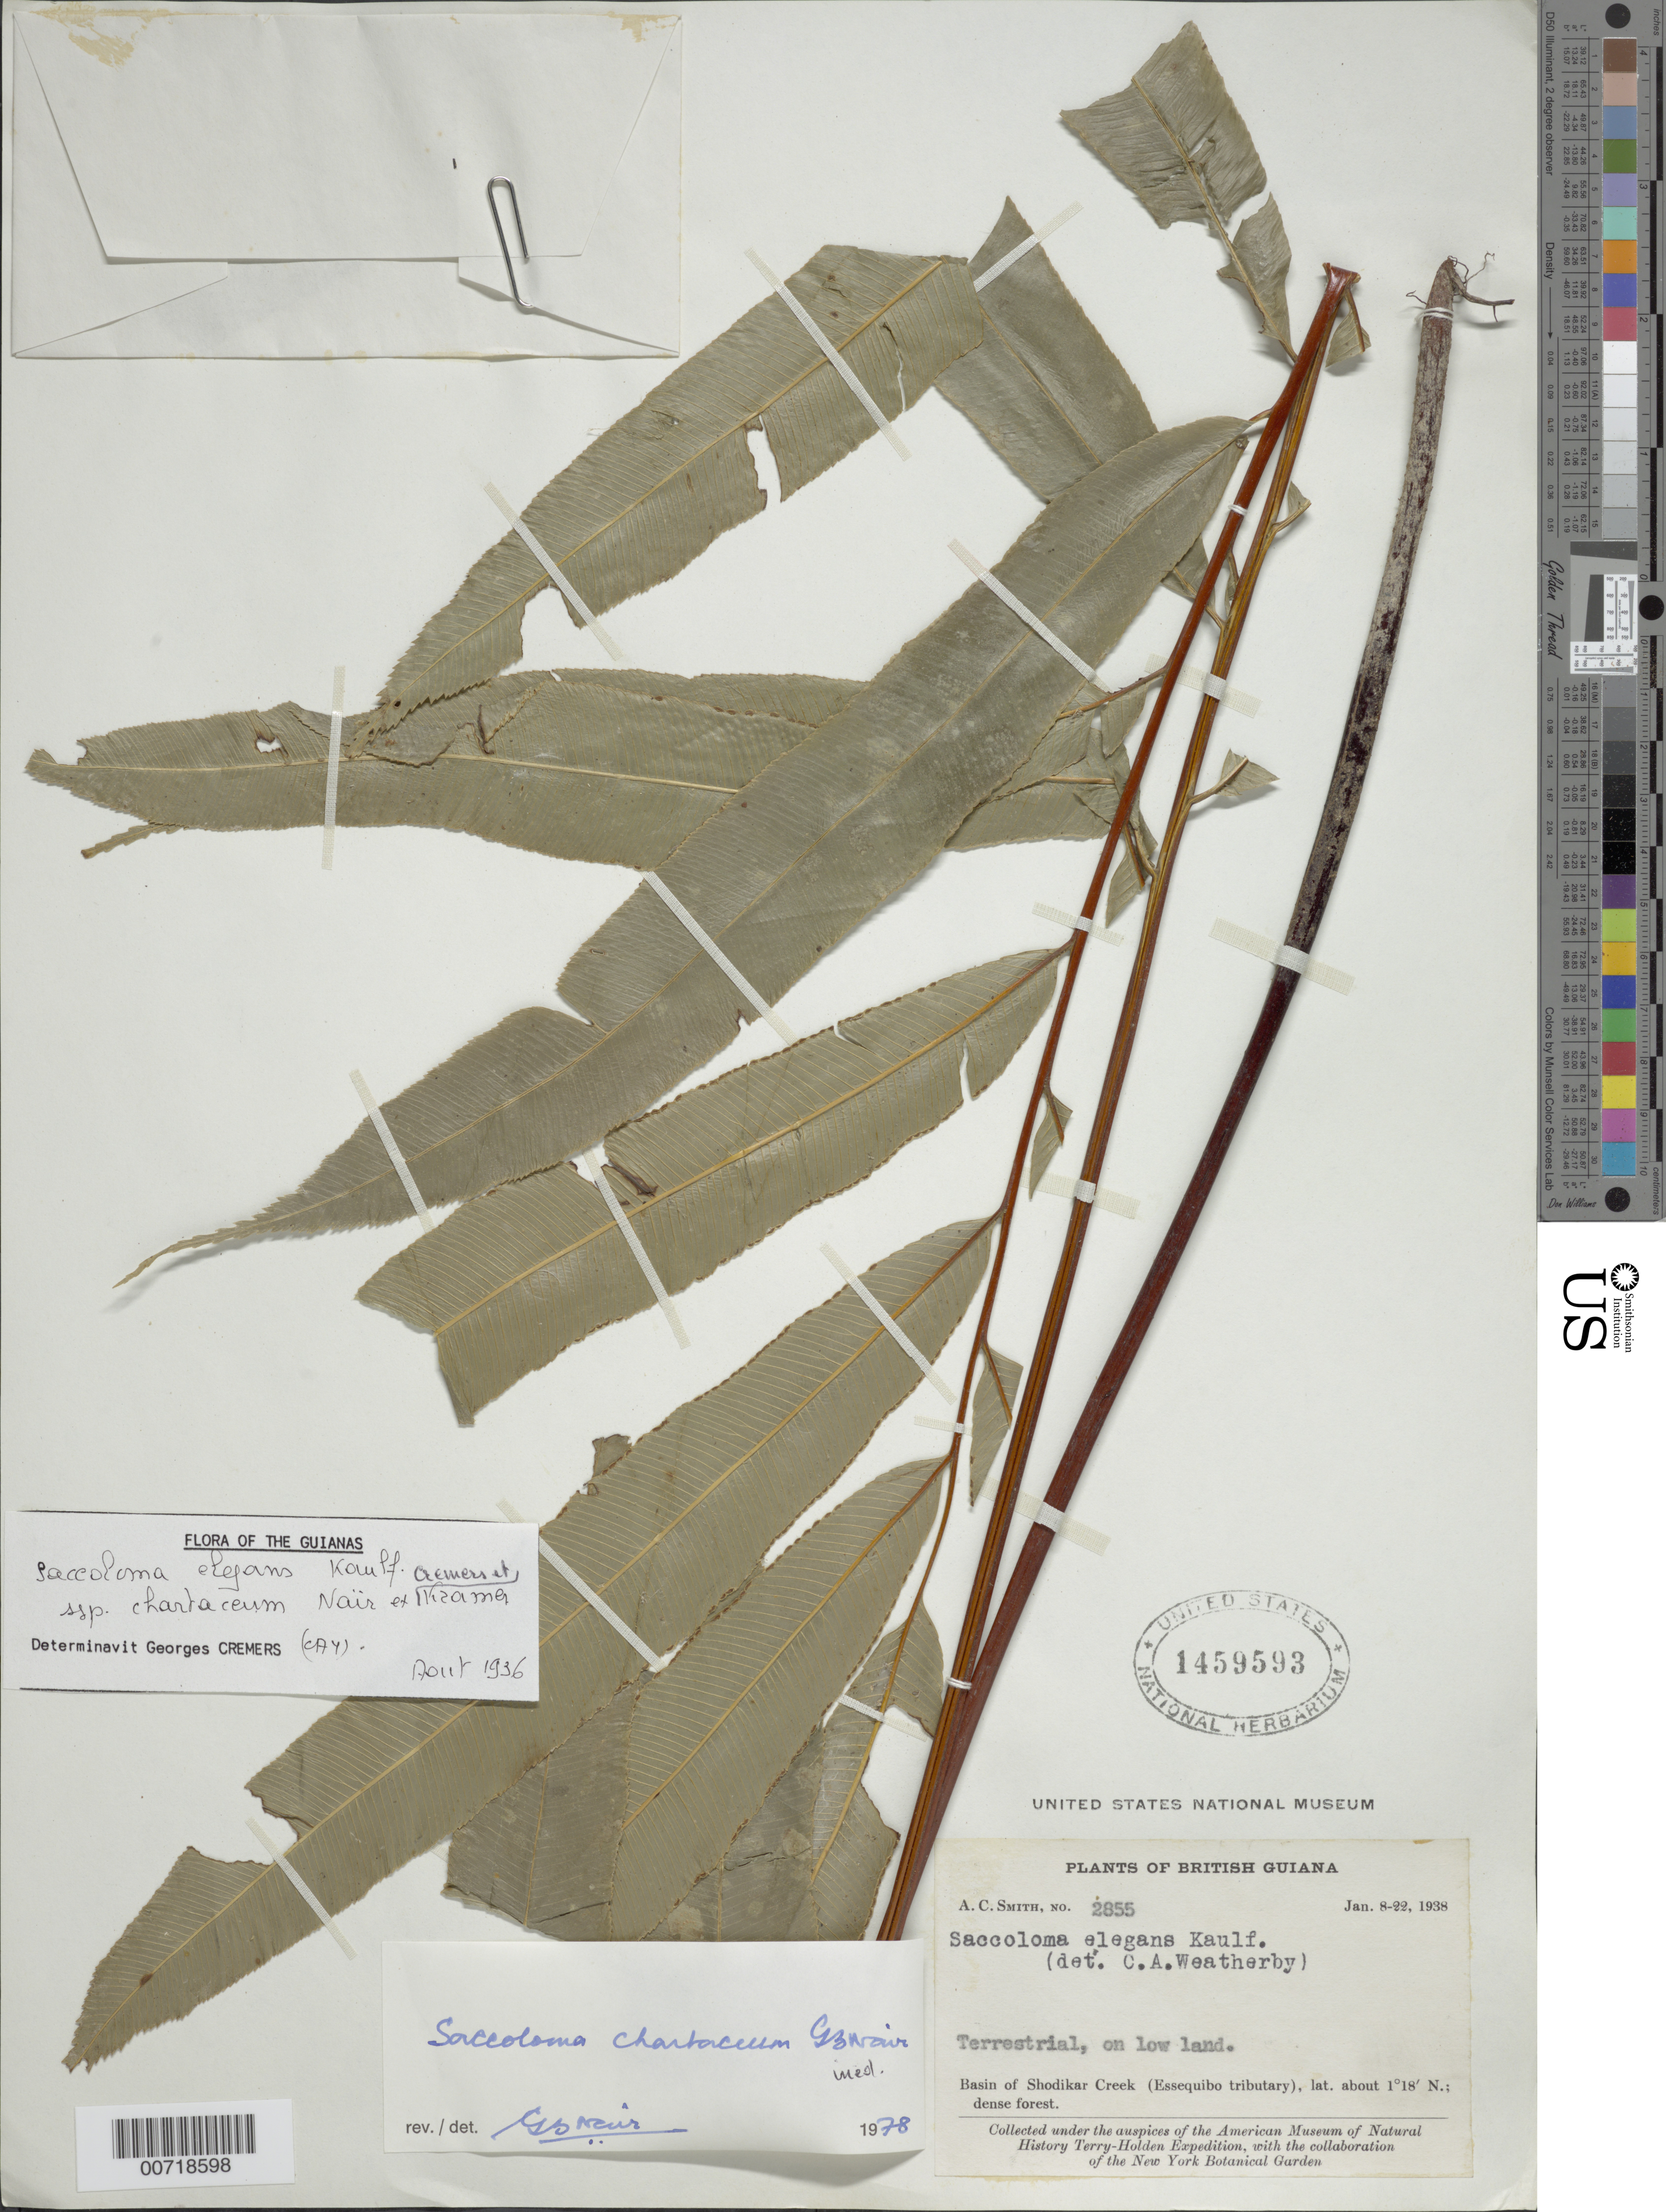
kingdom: Plantae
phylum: Tracheophyta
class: Polypodiopsida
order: Polypodiales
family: Saccolomataceae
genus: Saccoloma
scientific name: Saccoloma elegans subsp. chartaceum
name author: Cremers & K.U. Kramer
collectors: A. C. Smith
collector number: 2855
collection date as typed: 8-Jan-38 to 22-Jan-38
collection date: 1938-01-08/1938-01-22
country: Guyana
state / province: U. Takutu-U. Essequibo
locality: Shodikar Creek, basin of (Essequibo tributary), Akarai Mts.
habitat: Low land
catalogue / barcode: US 1459593